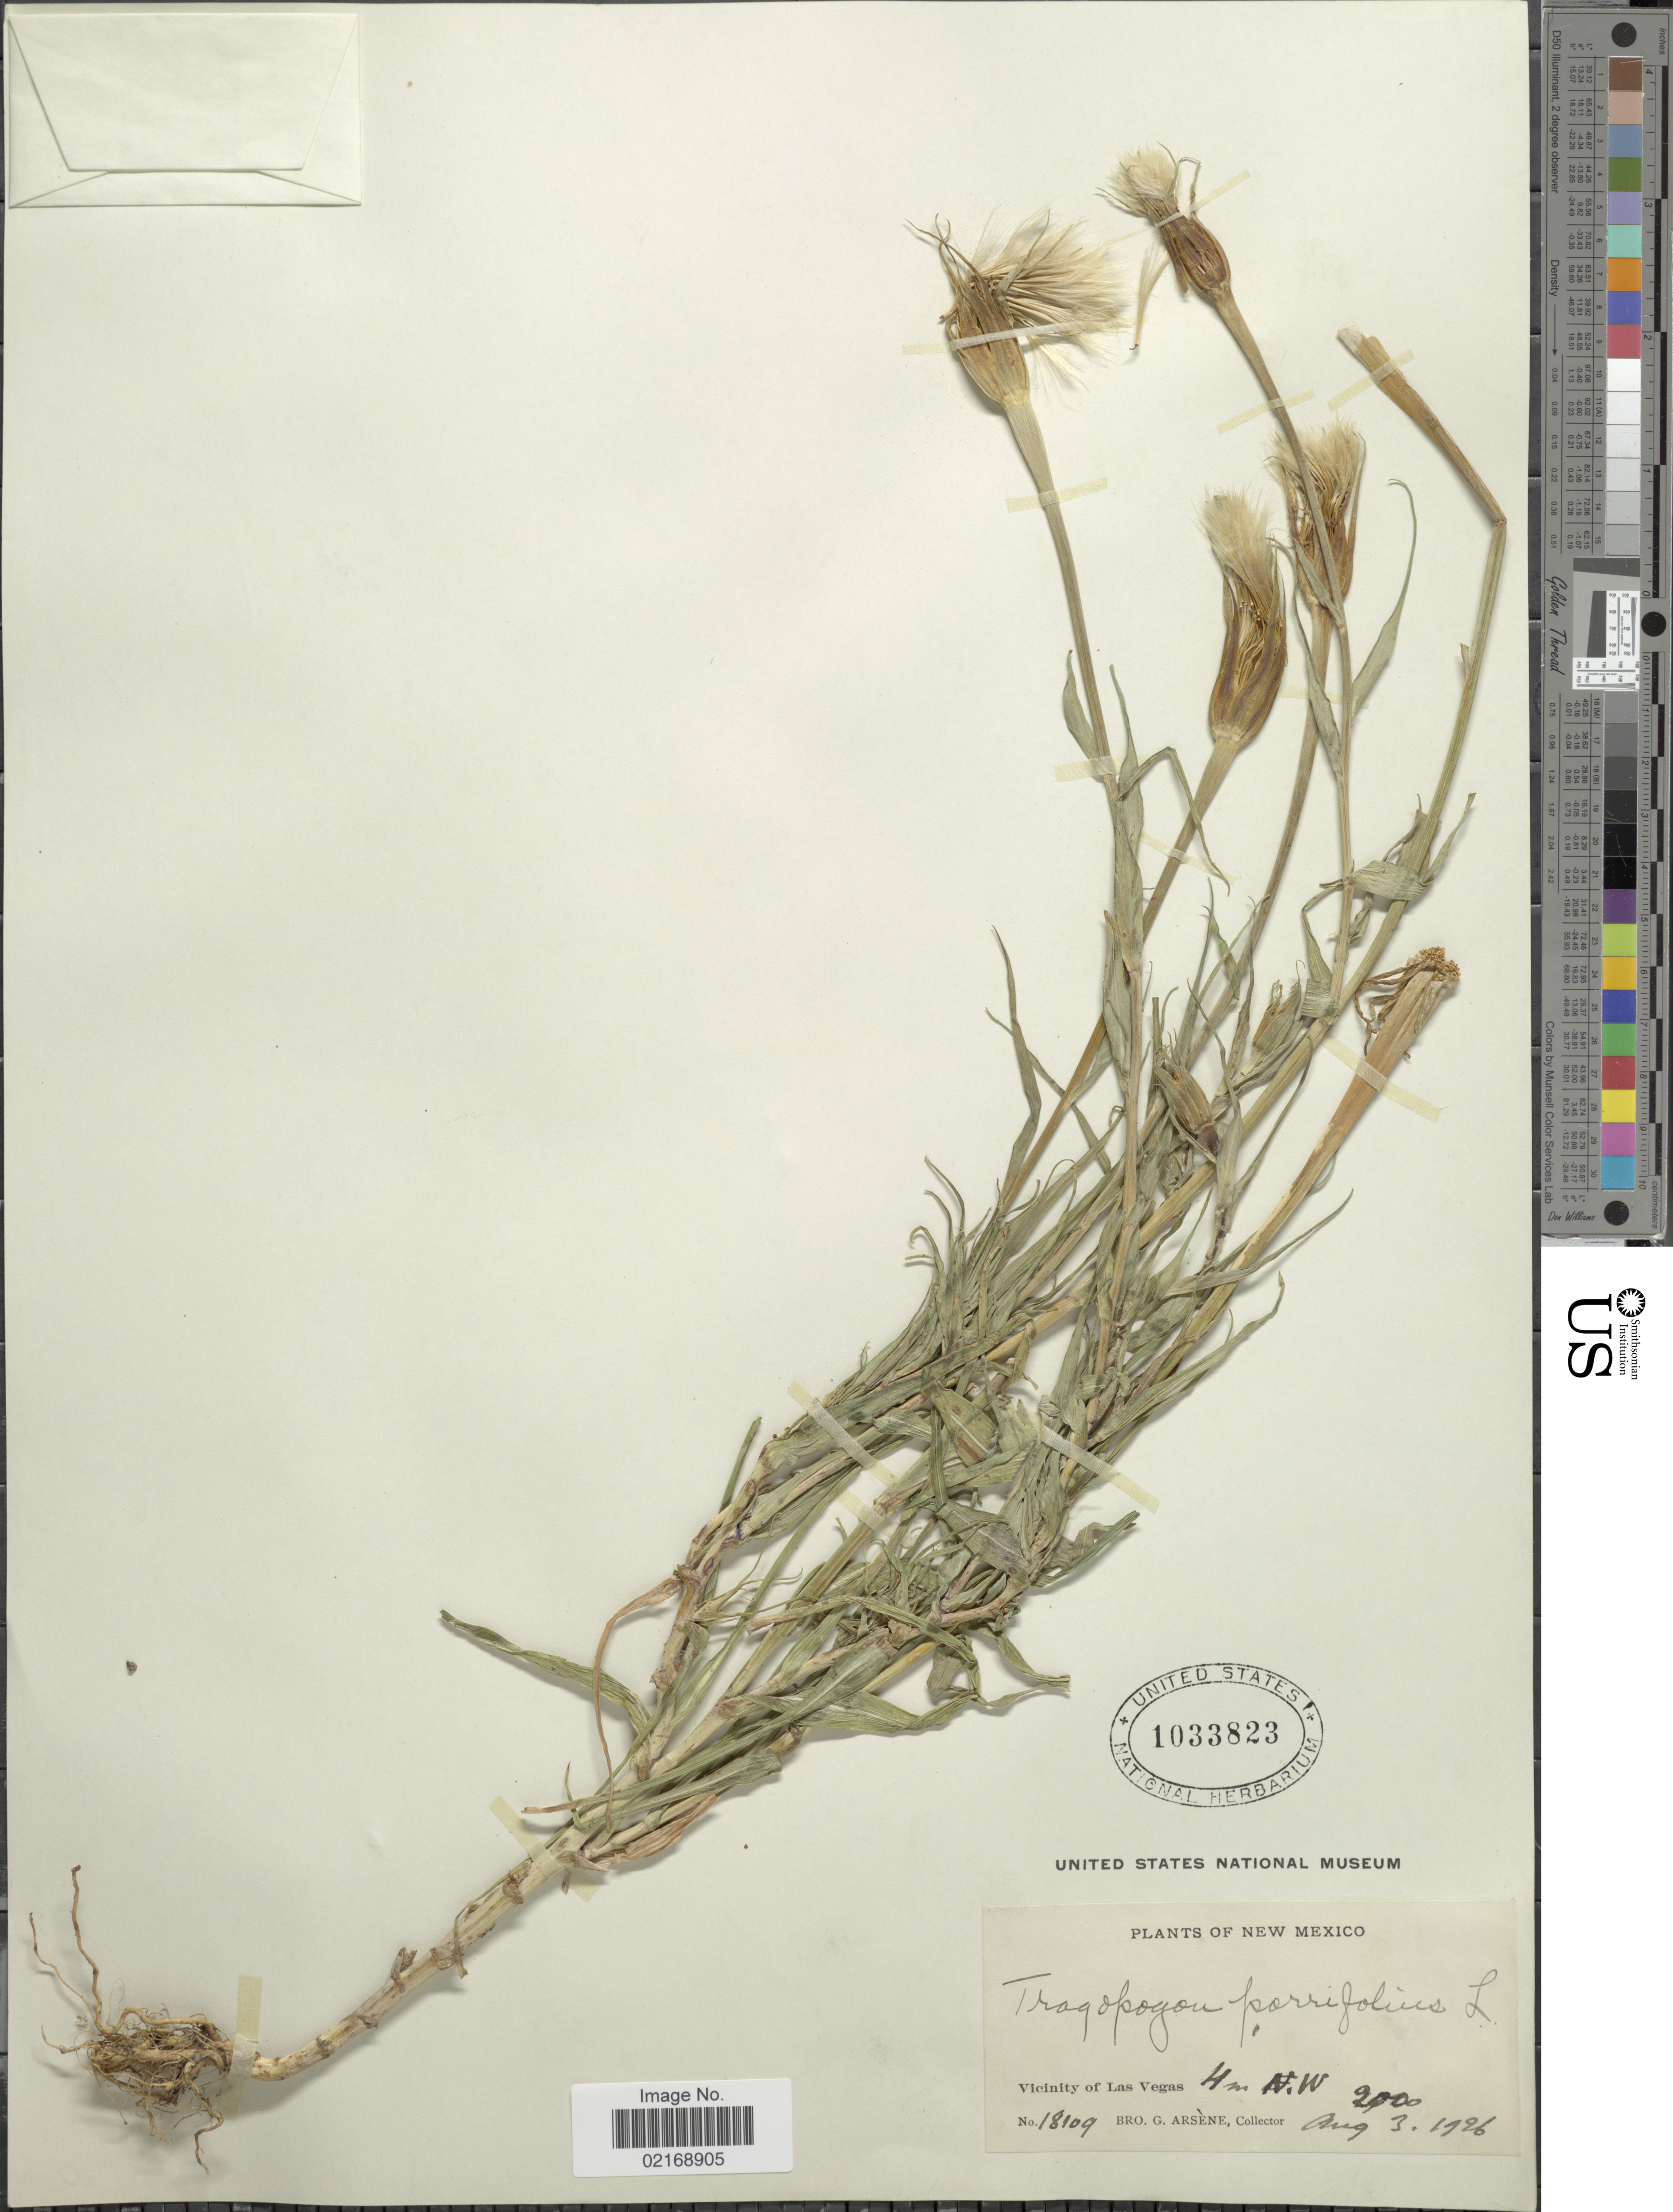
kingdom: Plantae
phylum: Tracheophyta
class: Magnoliopsida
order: Asterales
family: Asteraceae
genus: Tragopogon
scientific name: Tragopogon porrifolius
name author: L.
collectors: Bro. G. Arsène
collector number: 18109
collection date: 1926-08-03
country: United States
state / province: New Mexico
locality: Vicinity of Las Vegas. 4 mi. N.W.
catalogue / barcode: US 1033823